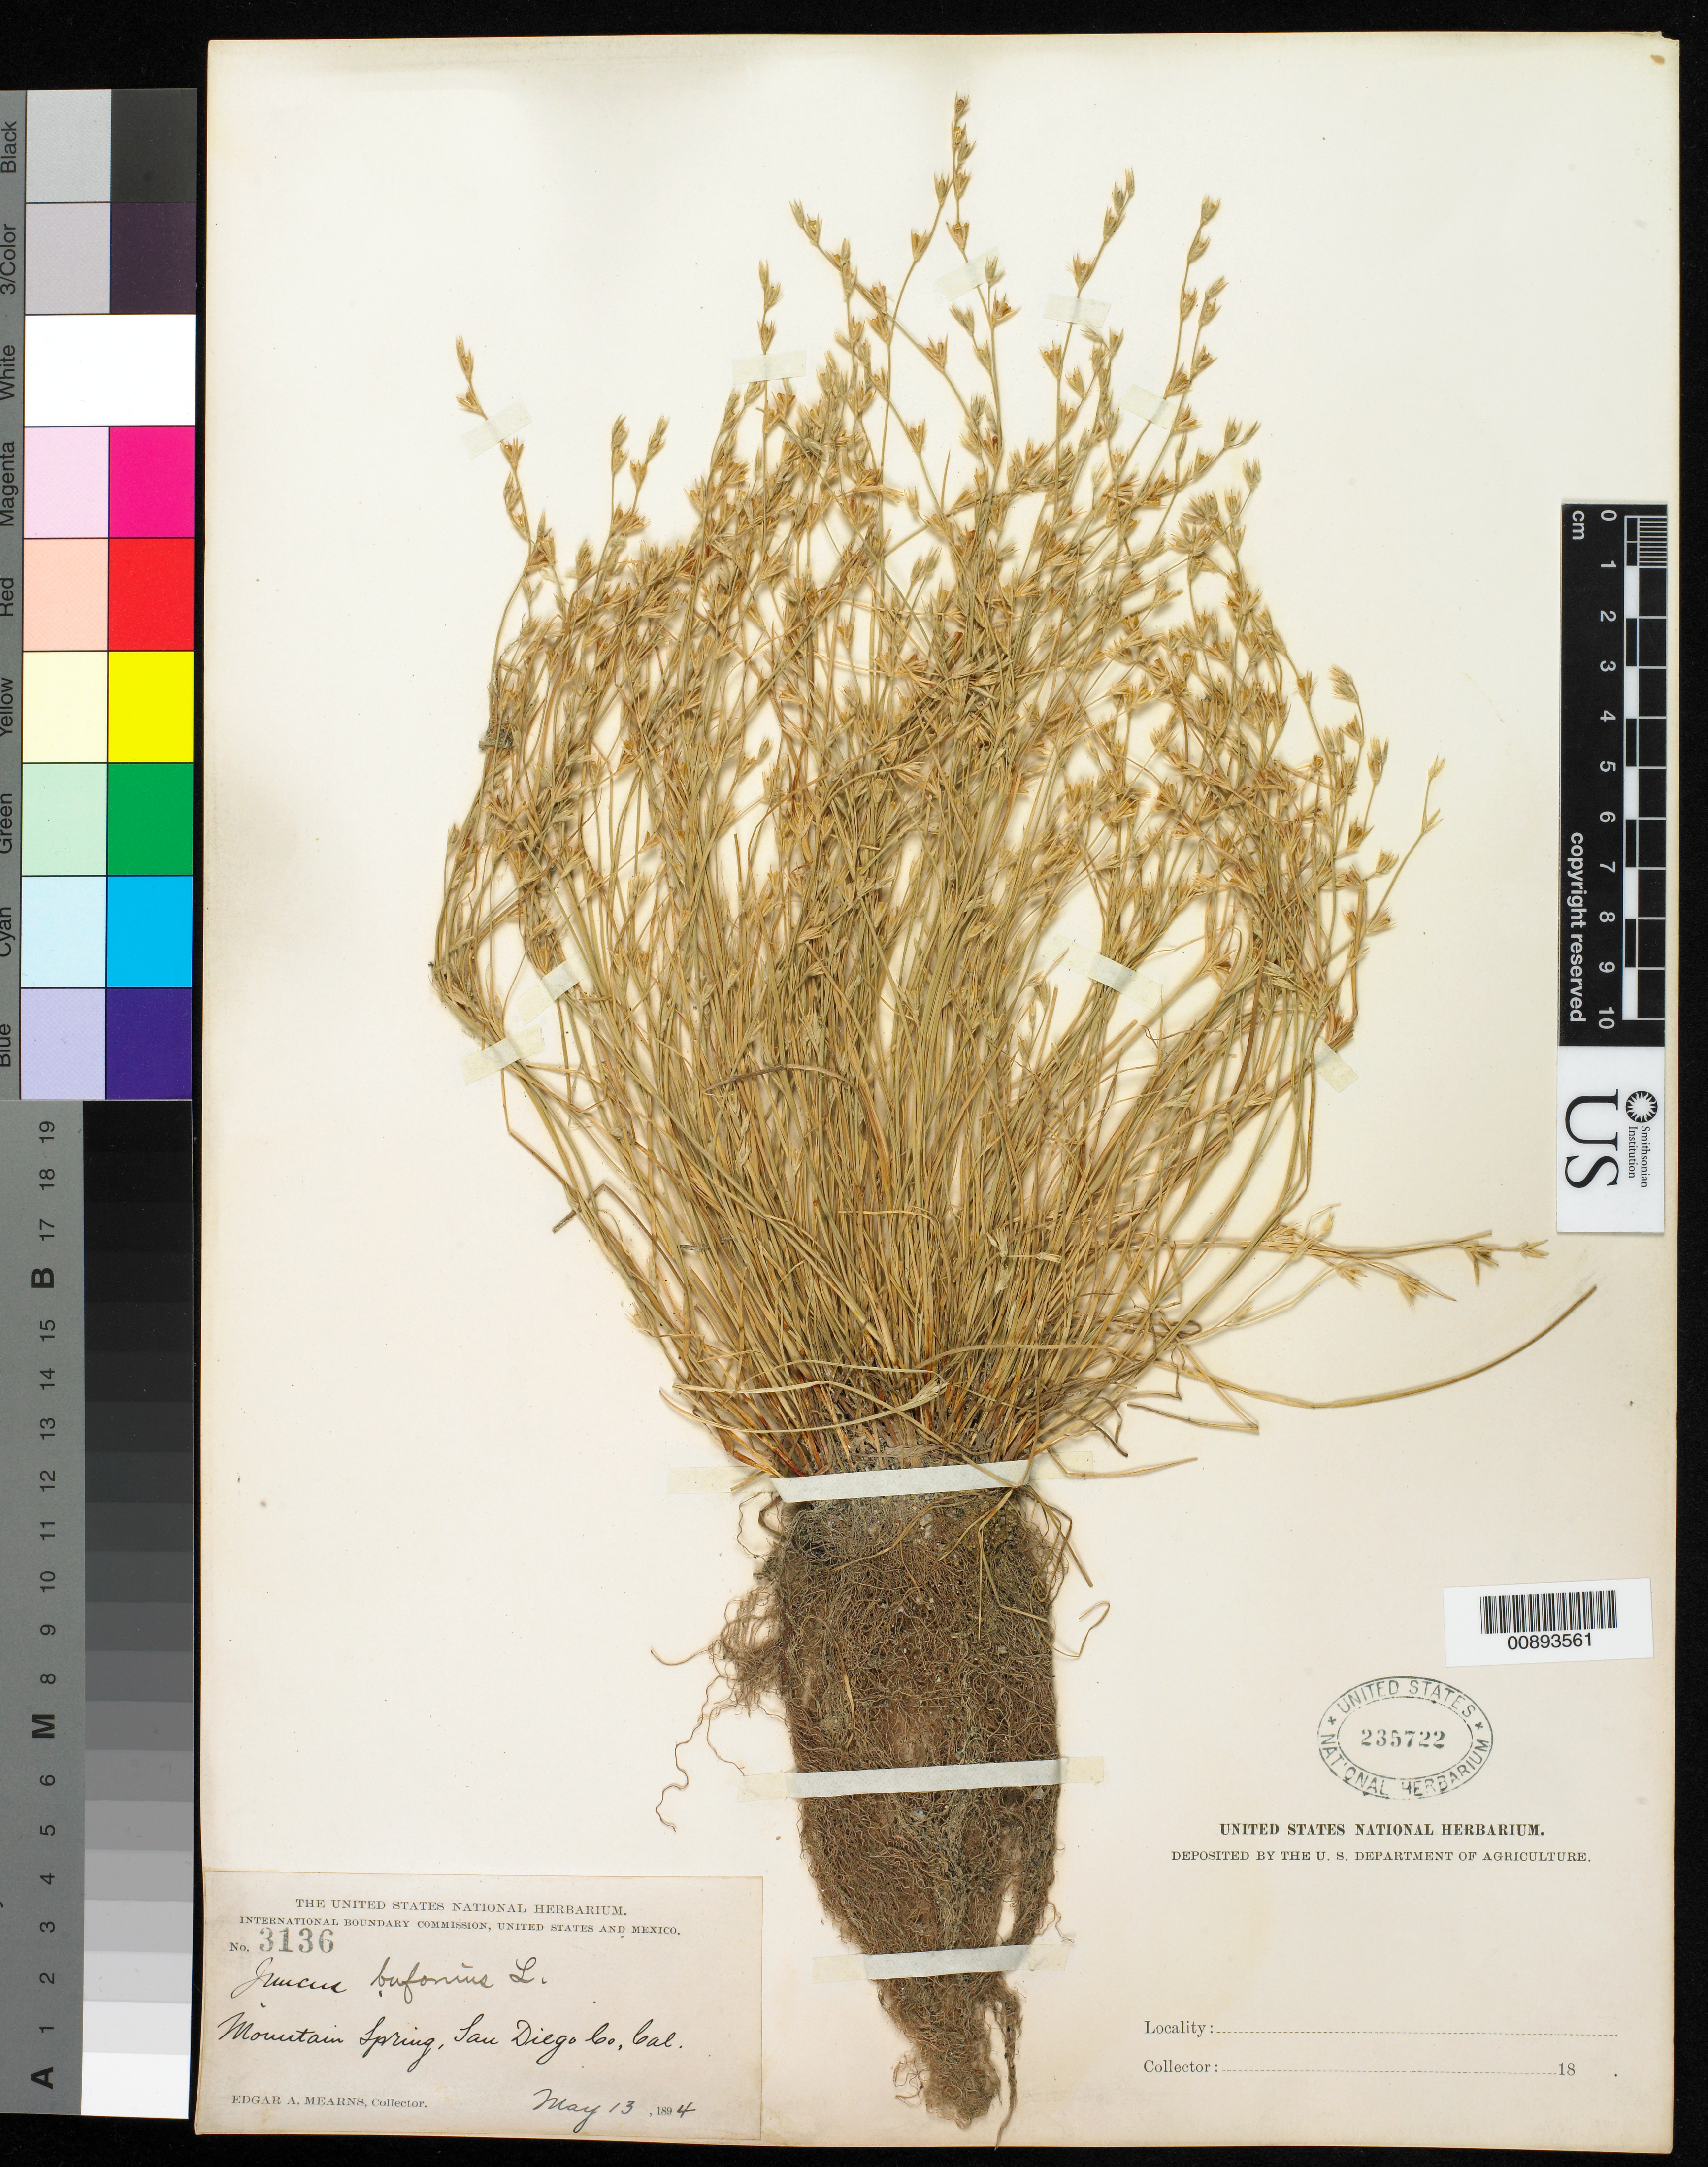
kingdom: Plantae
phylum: Tracheophyta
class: Liliopsida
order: Poales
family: Juncaceae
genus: Juncus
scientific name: Juncus bufonius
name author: L.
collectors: E. A. Mearns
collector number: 3136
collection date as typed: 13 May 1894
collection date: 1894-05-13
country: United States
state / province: California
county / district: San Diego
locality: Mountain Spring, San Diego County, California.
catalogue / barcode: US 235722